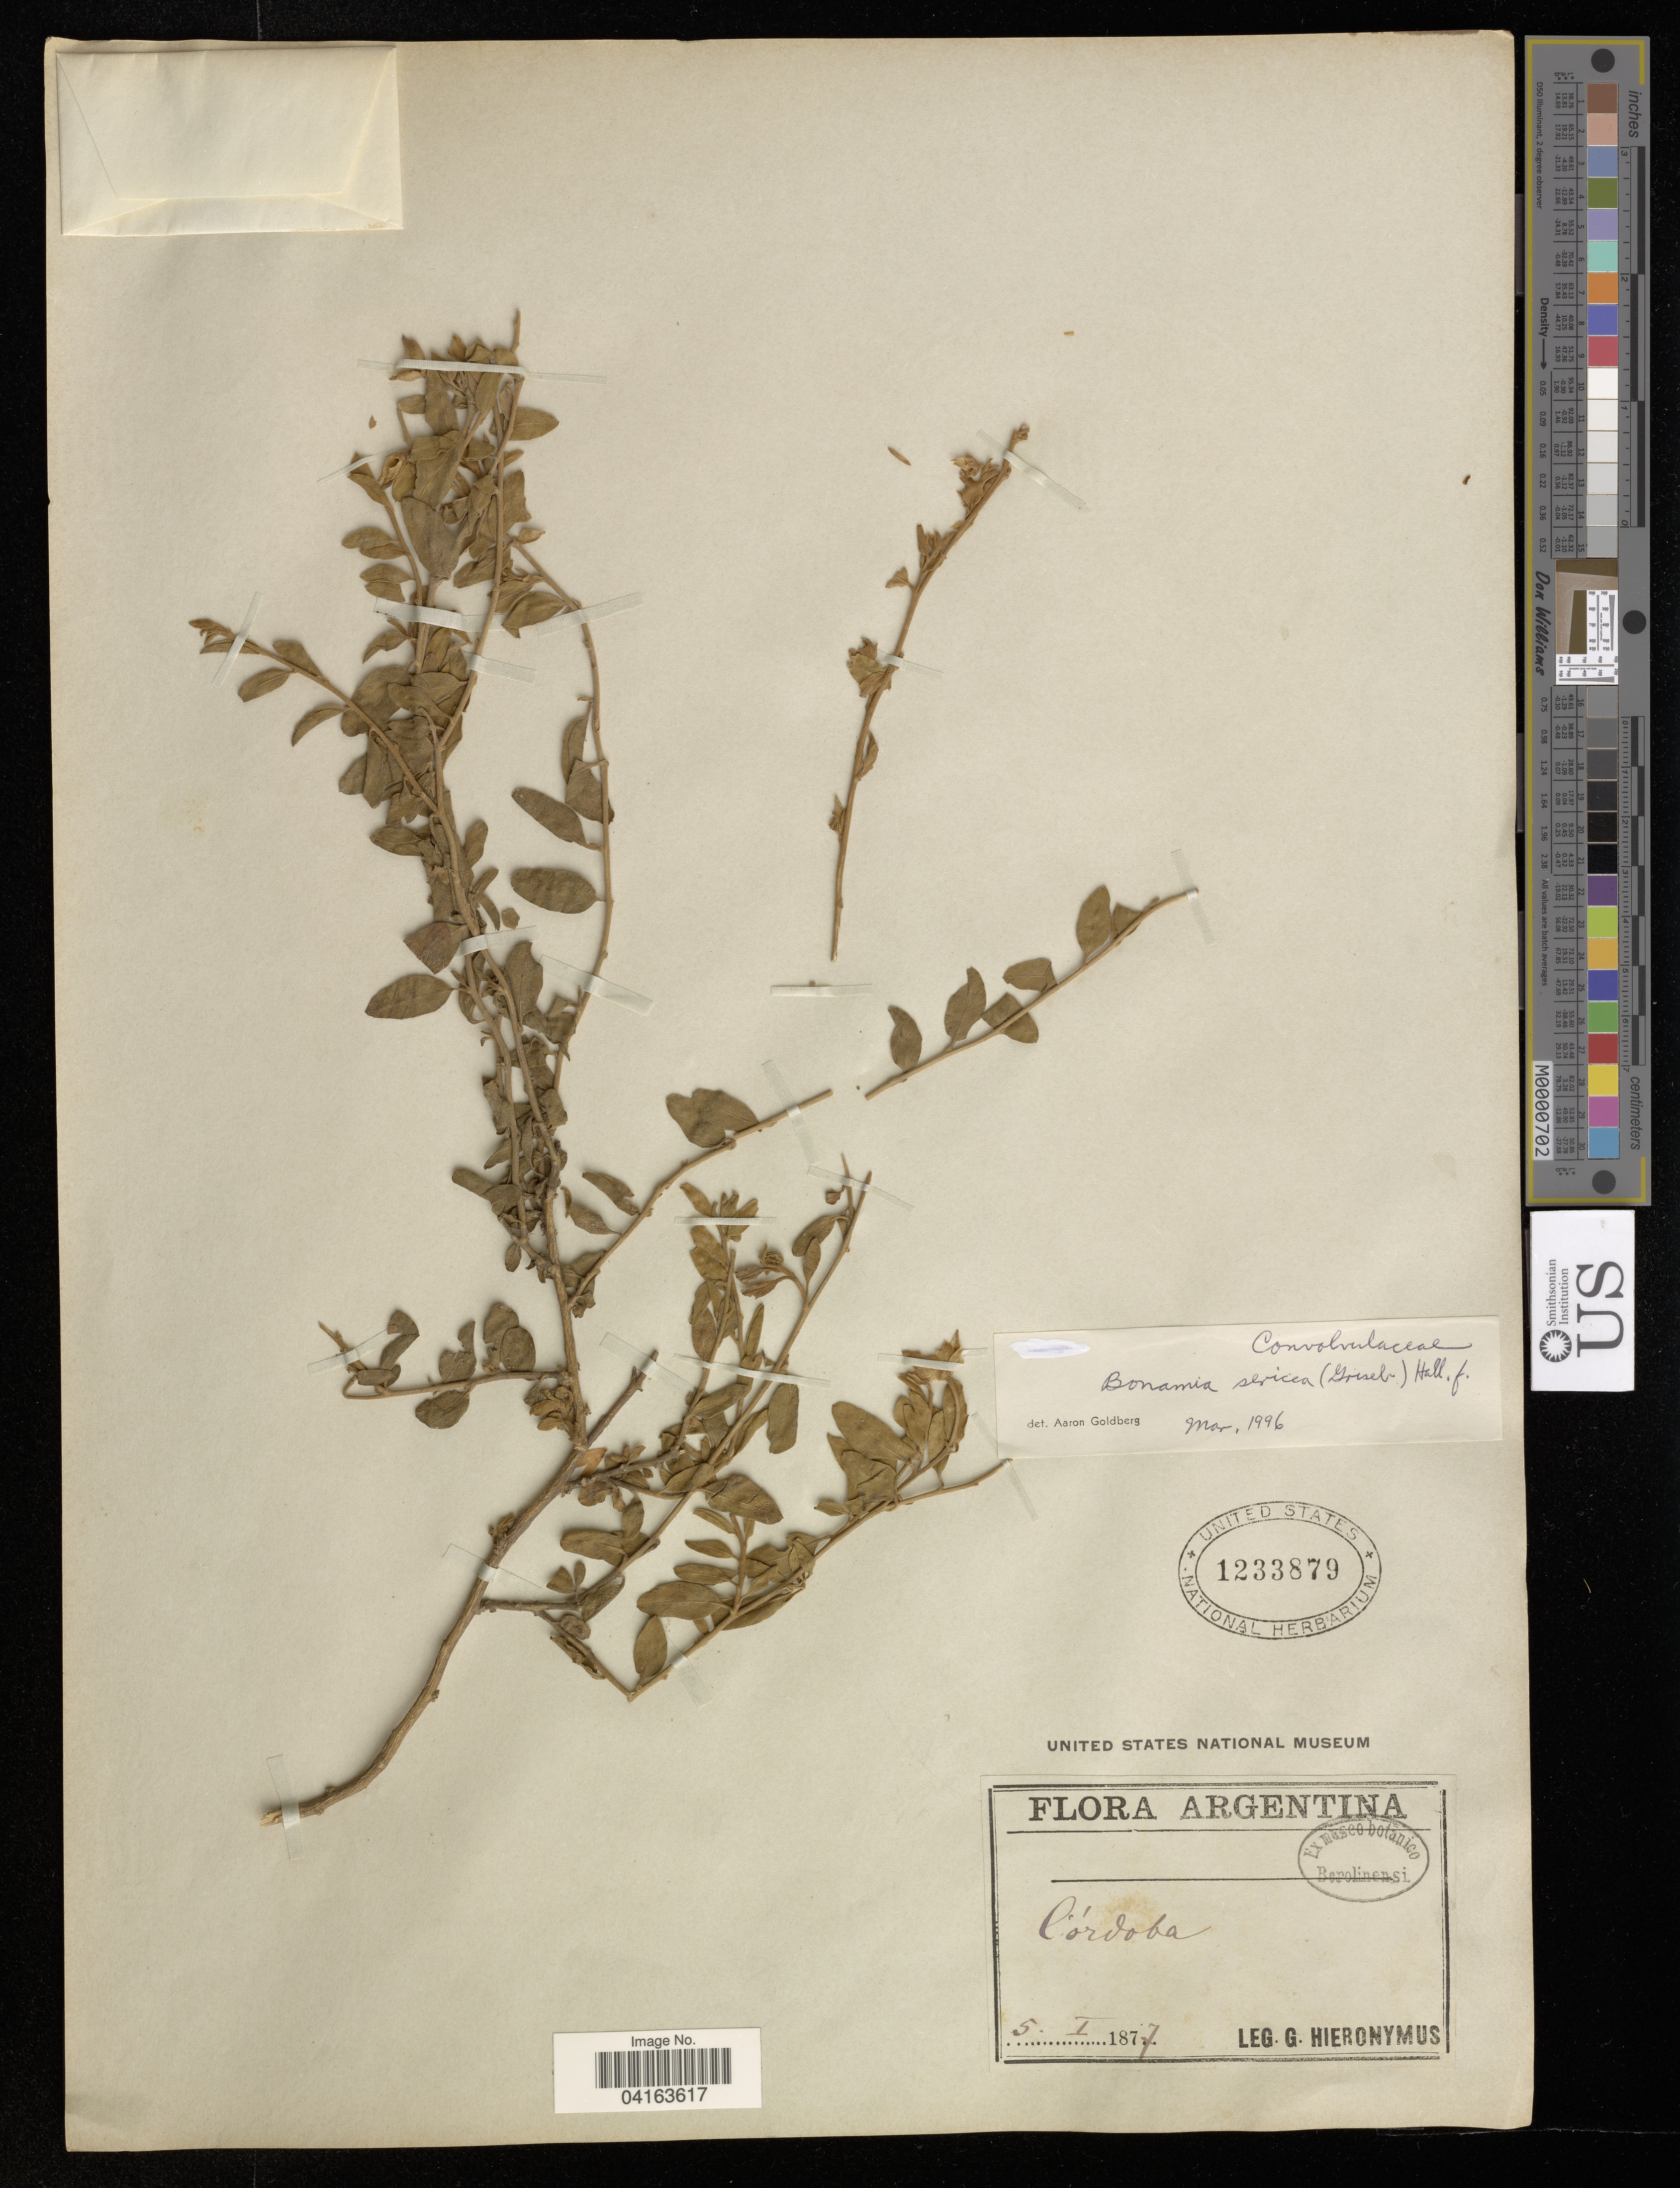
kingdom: Plantae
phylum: Tracheophyta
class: Magnoliopsida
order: Solanales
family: Convolvulaceae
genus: Bonamia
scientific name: Bonamia sericea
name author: (Griseb.) Hallier f.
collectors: G. H. Hieronymus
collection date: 1877-01-05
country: Argentina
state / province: Cordoba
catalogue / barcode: US 1233879